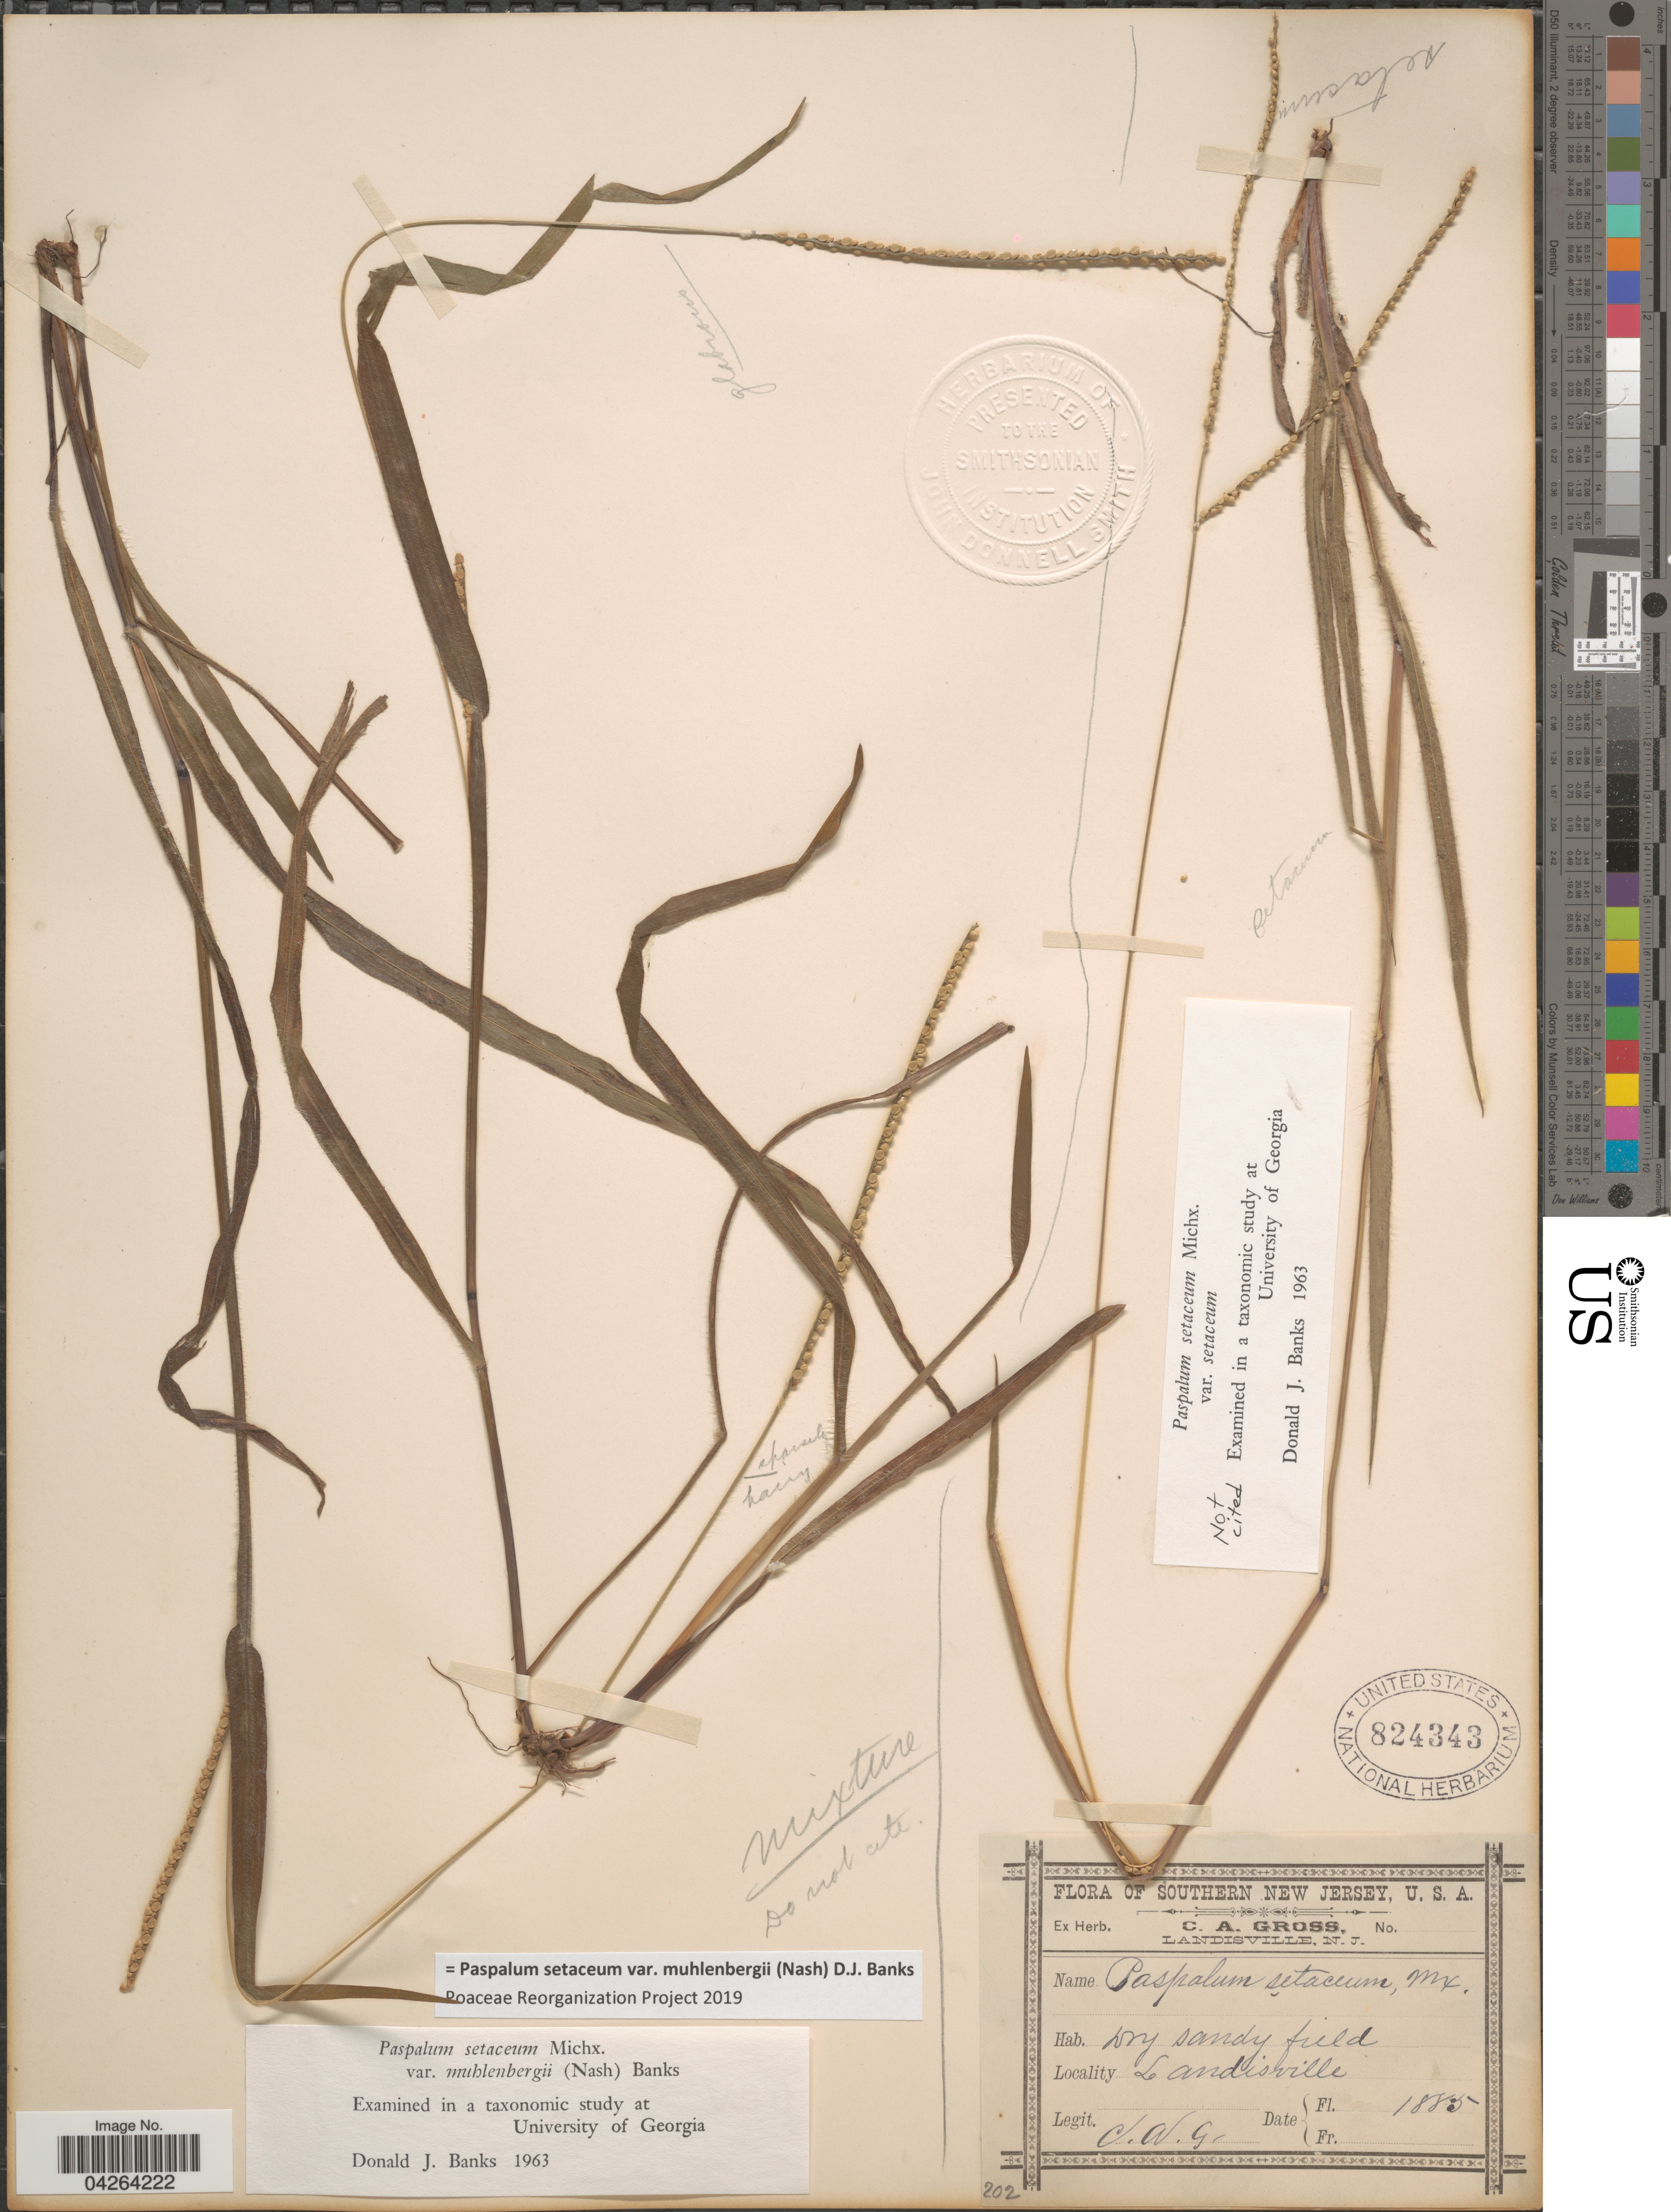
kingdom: Plantae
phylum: Tracheophyta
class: Liliopsida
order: Poales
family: Poaceae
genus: Paspalum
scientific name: Paspalum setaceum var. muhlenbergii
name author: (Nash) D.J. Banks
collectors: C. A. Gross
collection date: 1885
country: United States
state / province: New Jersey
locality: Landisville.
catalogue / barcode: US 824343